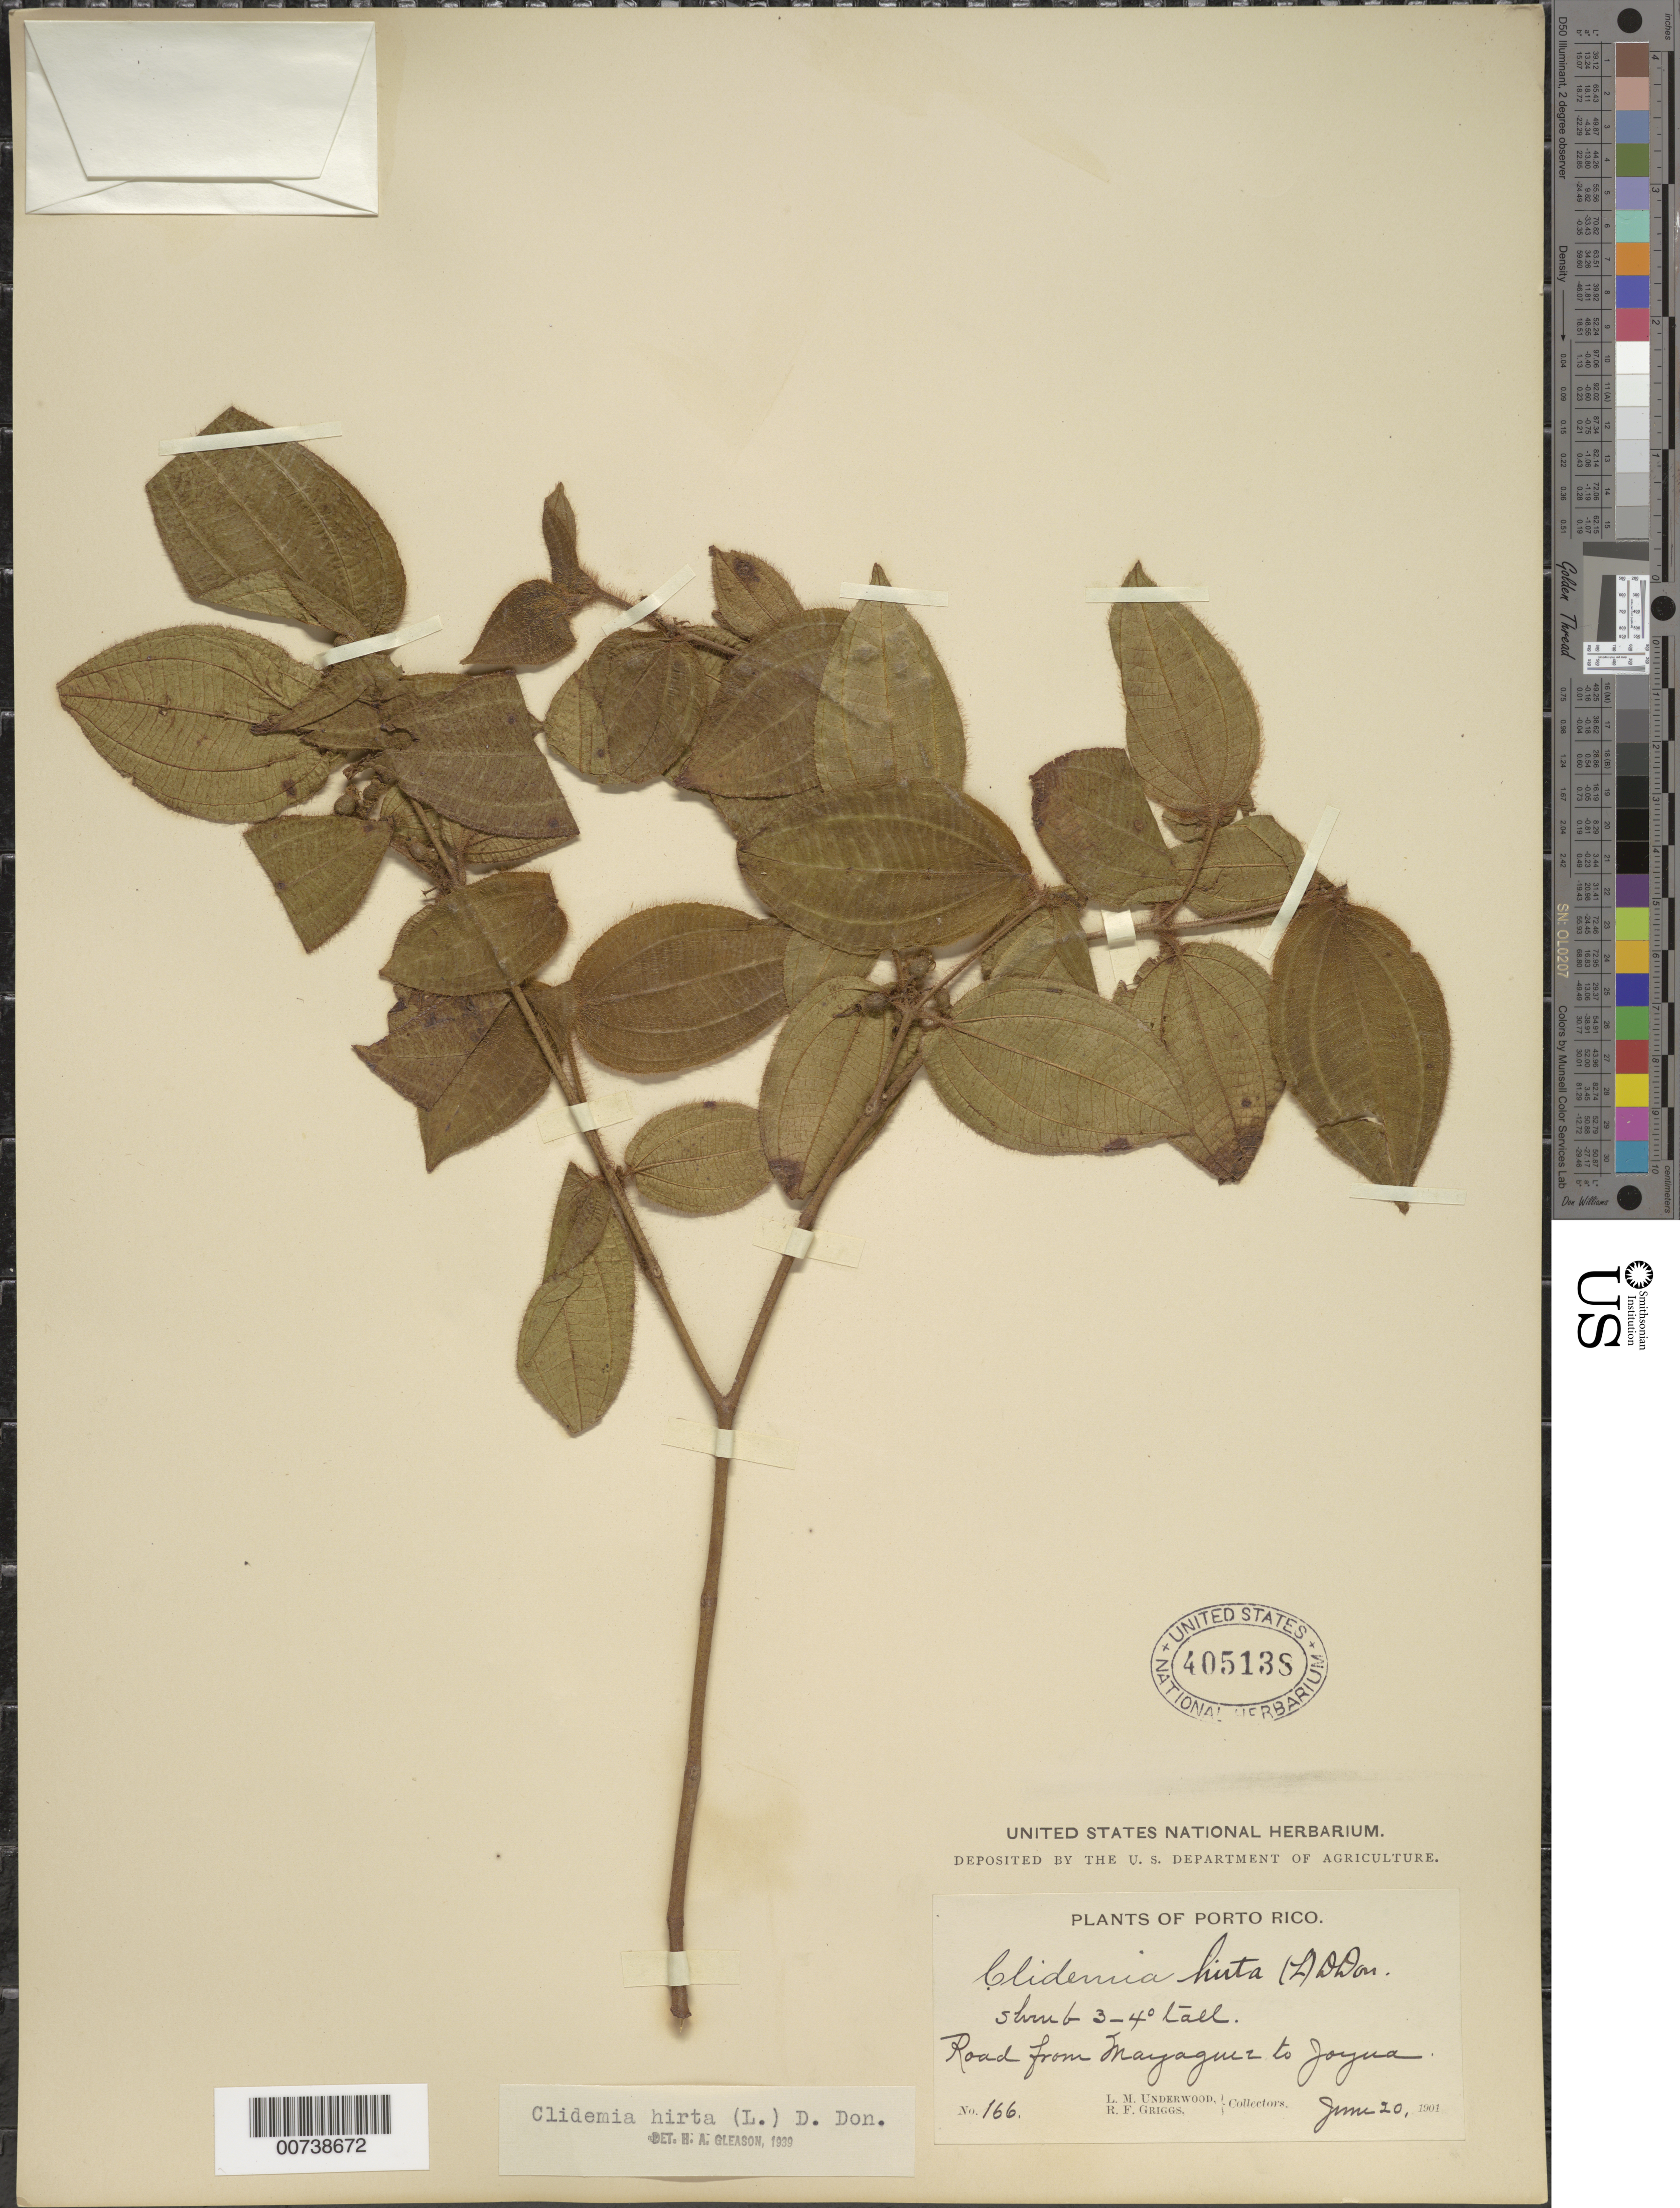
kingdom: Plantae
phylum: Tracheophyta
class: Magnoliopsida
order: Myrtales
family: Melastomataceae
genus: Clidemia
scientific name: Clidemia hirta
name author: (L.) D. Don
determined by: Gleason, H. A.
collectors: L. M. Underwood & R. F. Griggs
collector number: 166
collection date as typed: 20 Jun 1901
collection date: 1901-06-20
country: Puerto Rico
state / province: Mayagüez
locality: Road from Mayaguez to Jayua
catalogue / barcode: US 405138